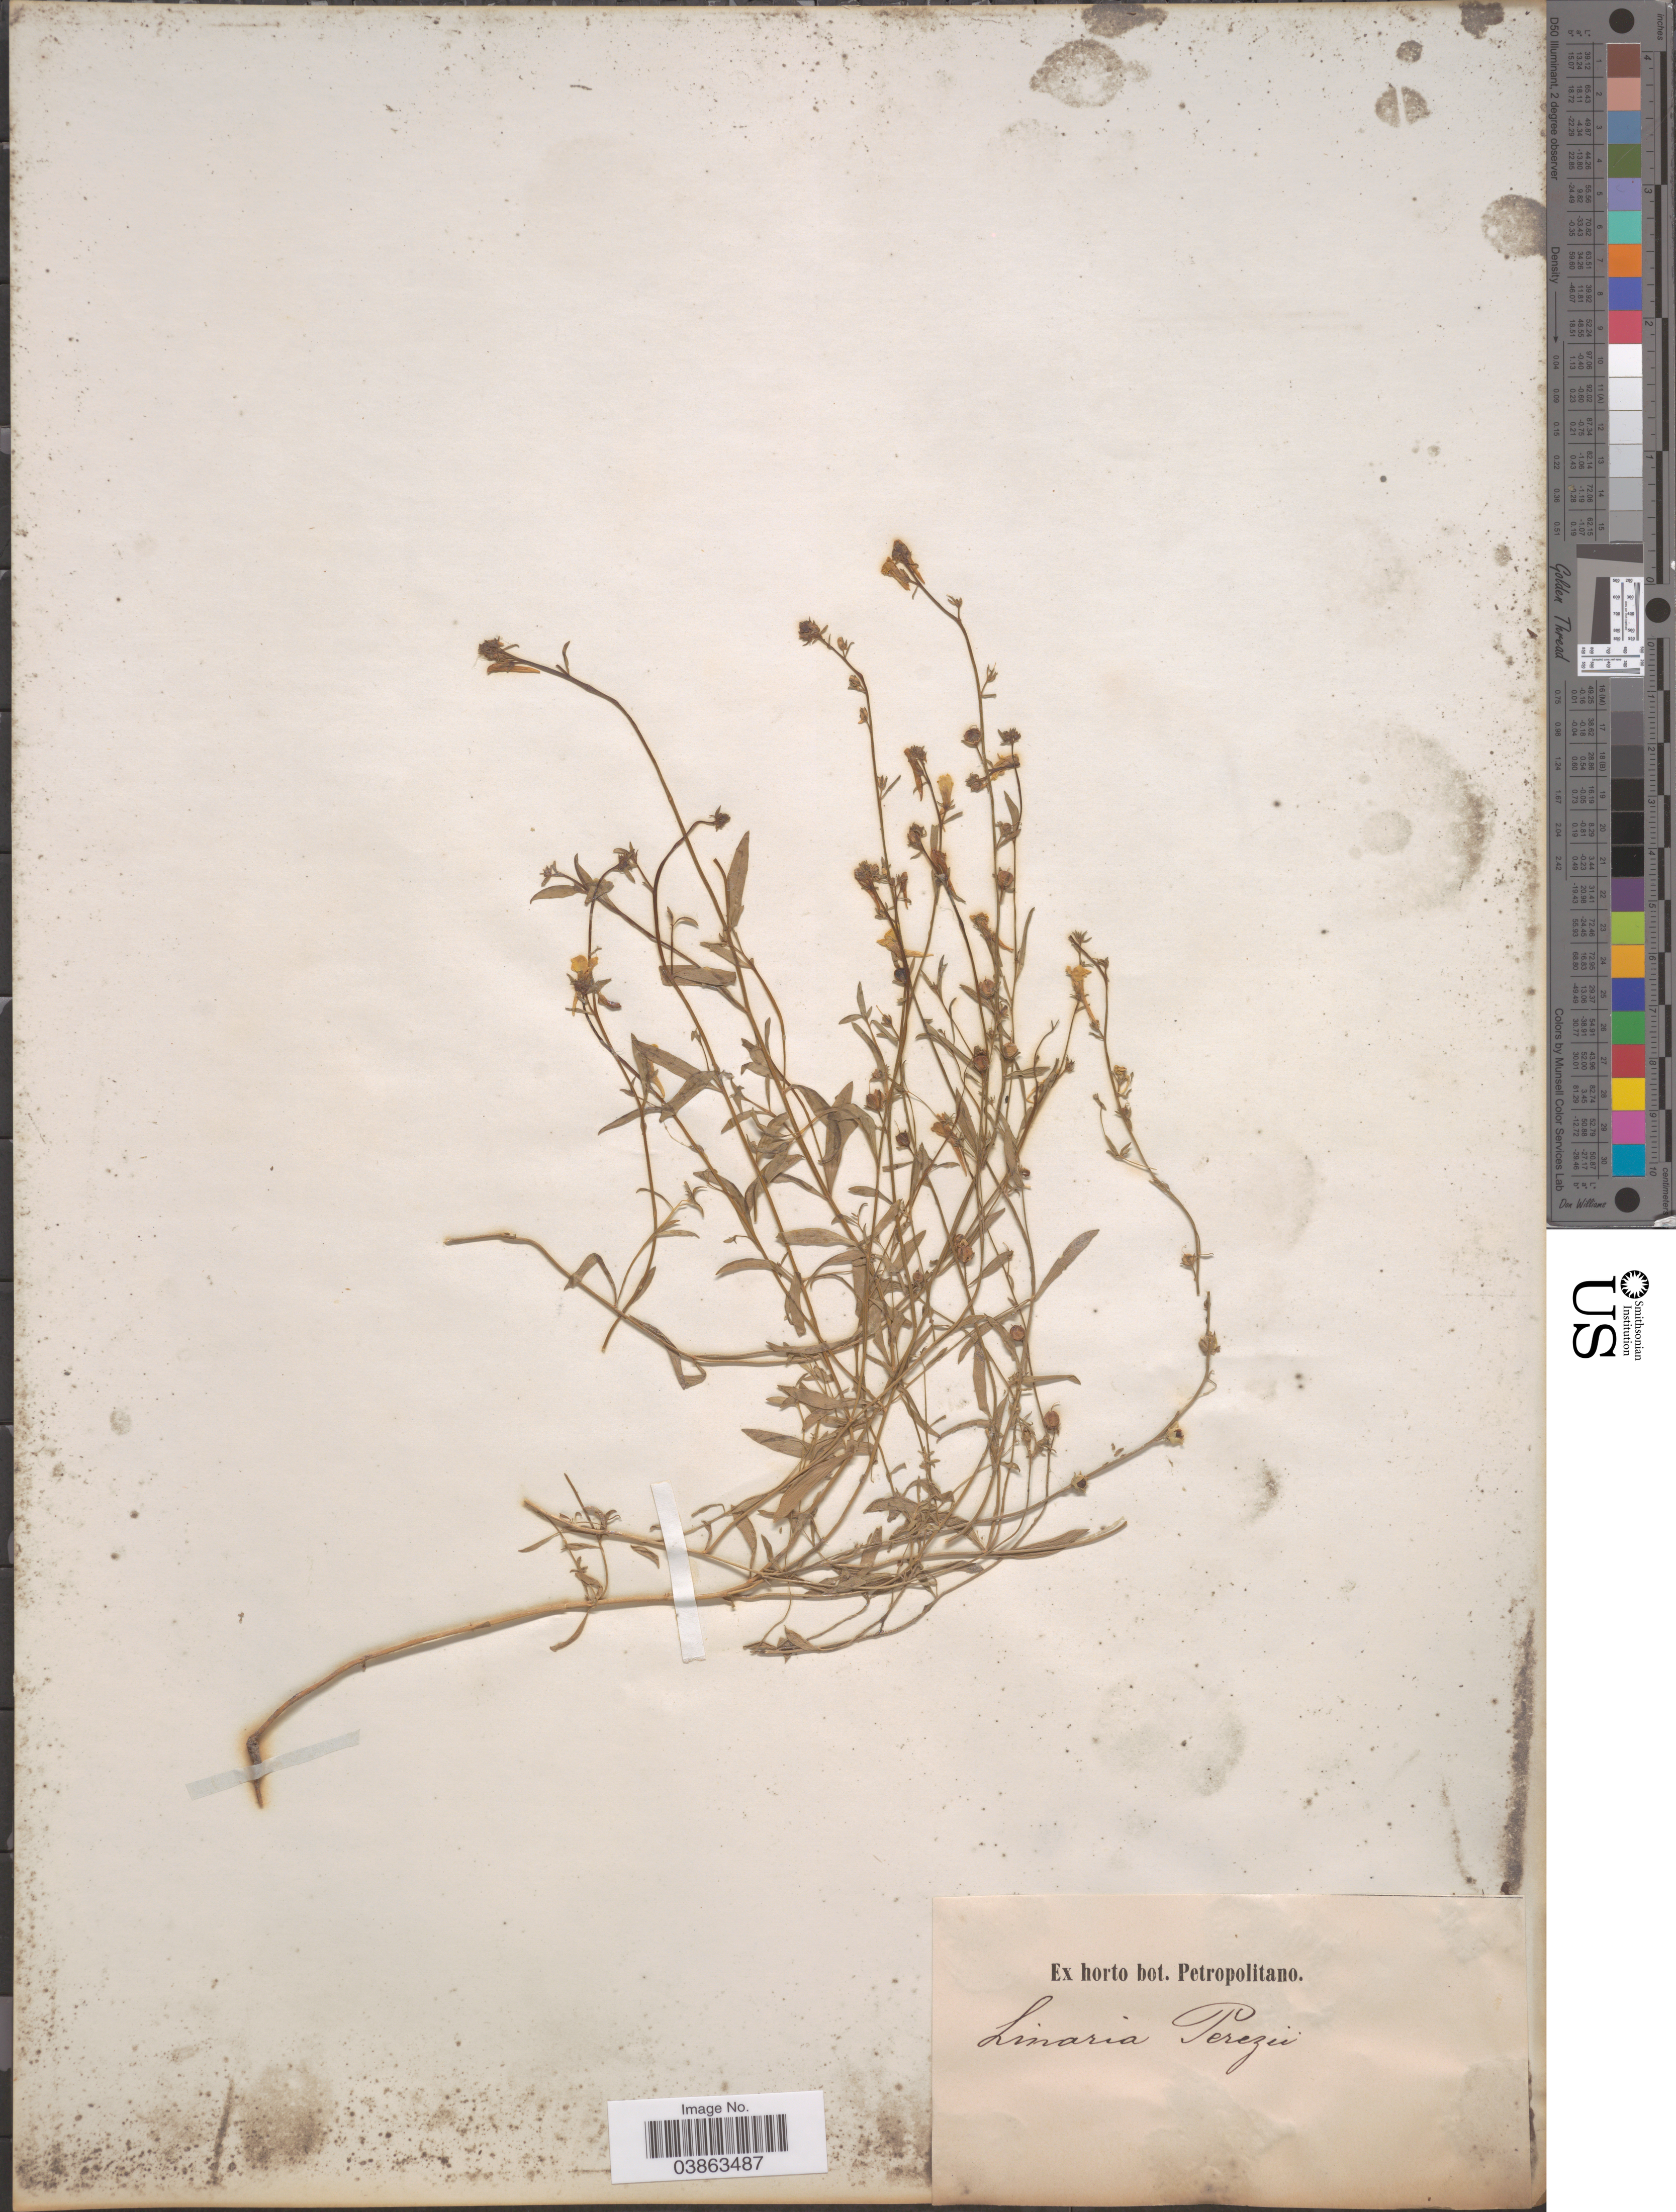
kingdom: Plantae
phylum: Tracheophyta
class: Magnoliopsida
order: Lamiales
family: Plantaginaceae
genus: Linaria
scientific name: Linaria perezii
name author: J. Gay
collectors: ex Horto Bot. Petropolitano